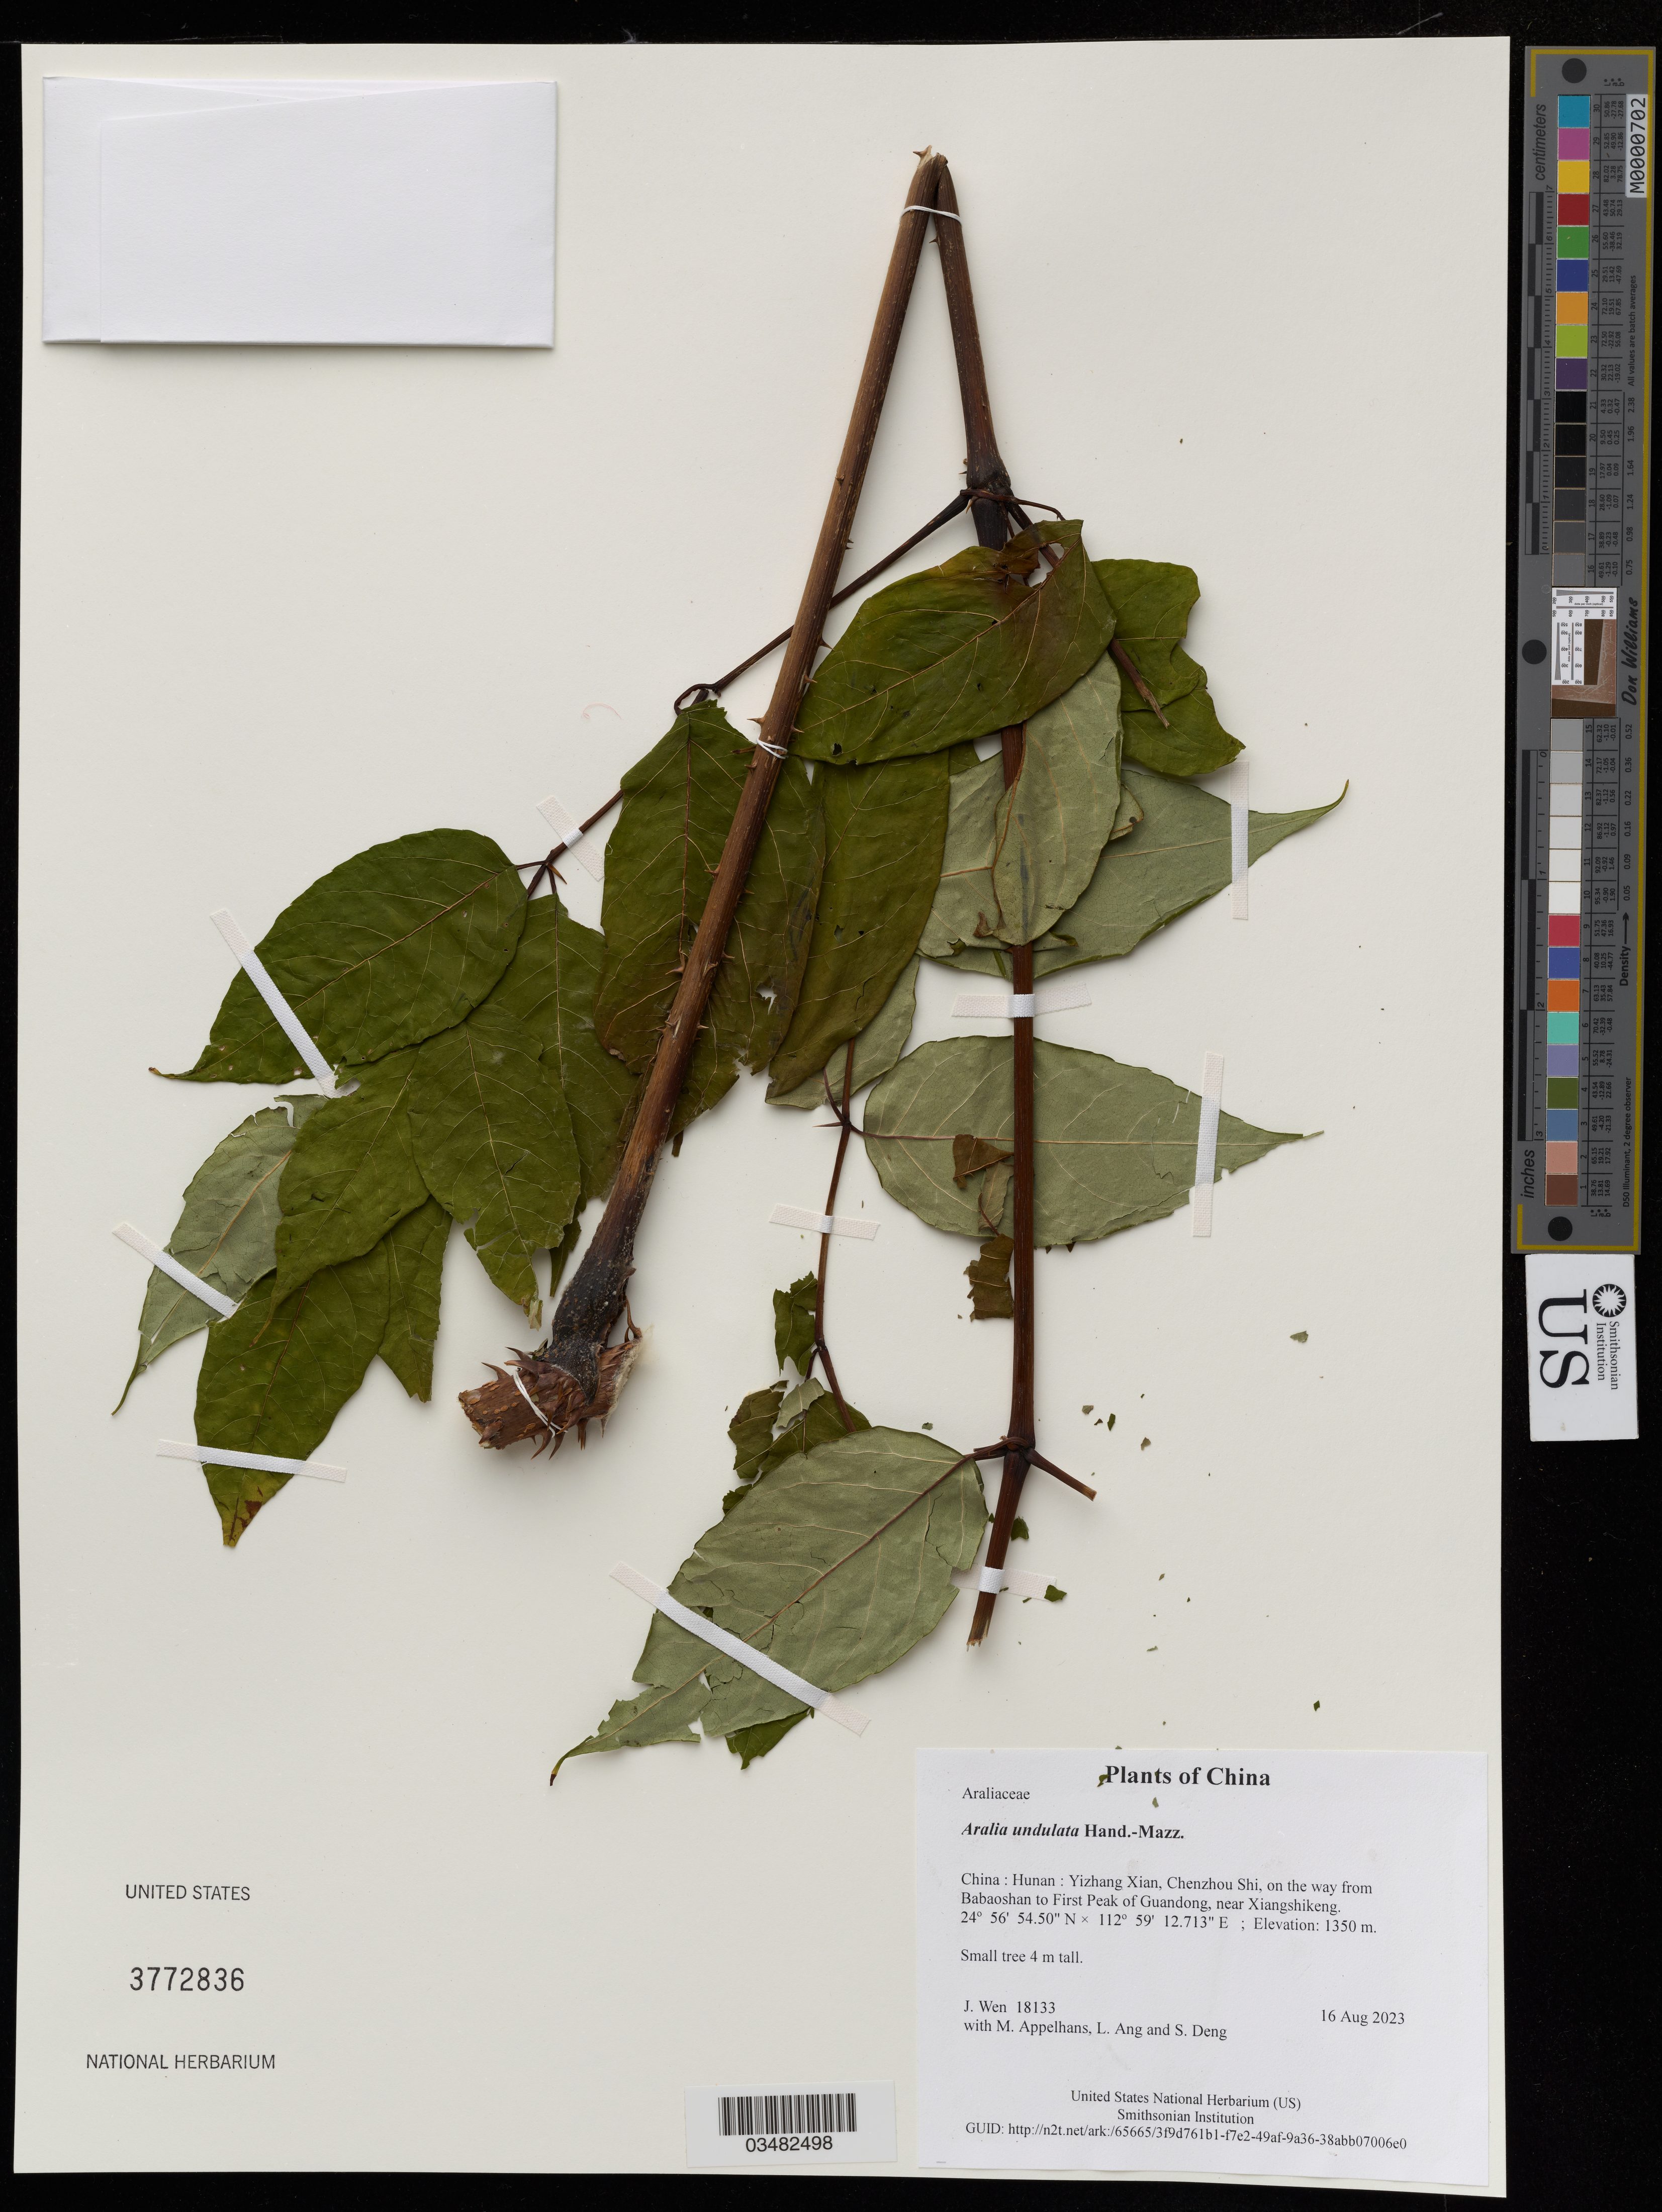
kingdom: Plantae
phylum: Tracheophyta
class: Magnoliopsida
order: Apiales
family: Araliaceae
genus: Aralia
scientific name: Aralia undulata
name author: Hand.-Mazz.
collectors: J. Wen, M. Appelhans, L. Ang & S. Deng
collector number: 18133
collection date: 2023-08-16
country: China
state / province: Hunan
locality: Yizhang Xian, Chenzhou Shi, on the way from Babaoshan to First Peak of Guandong, near Xiangshikeng.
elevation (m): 1350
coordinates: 24.948471 N, 112.9868648 E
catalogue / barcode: US 3772836